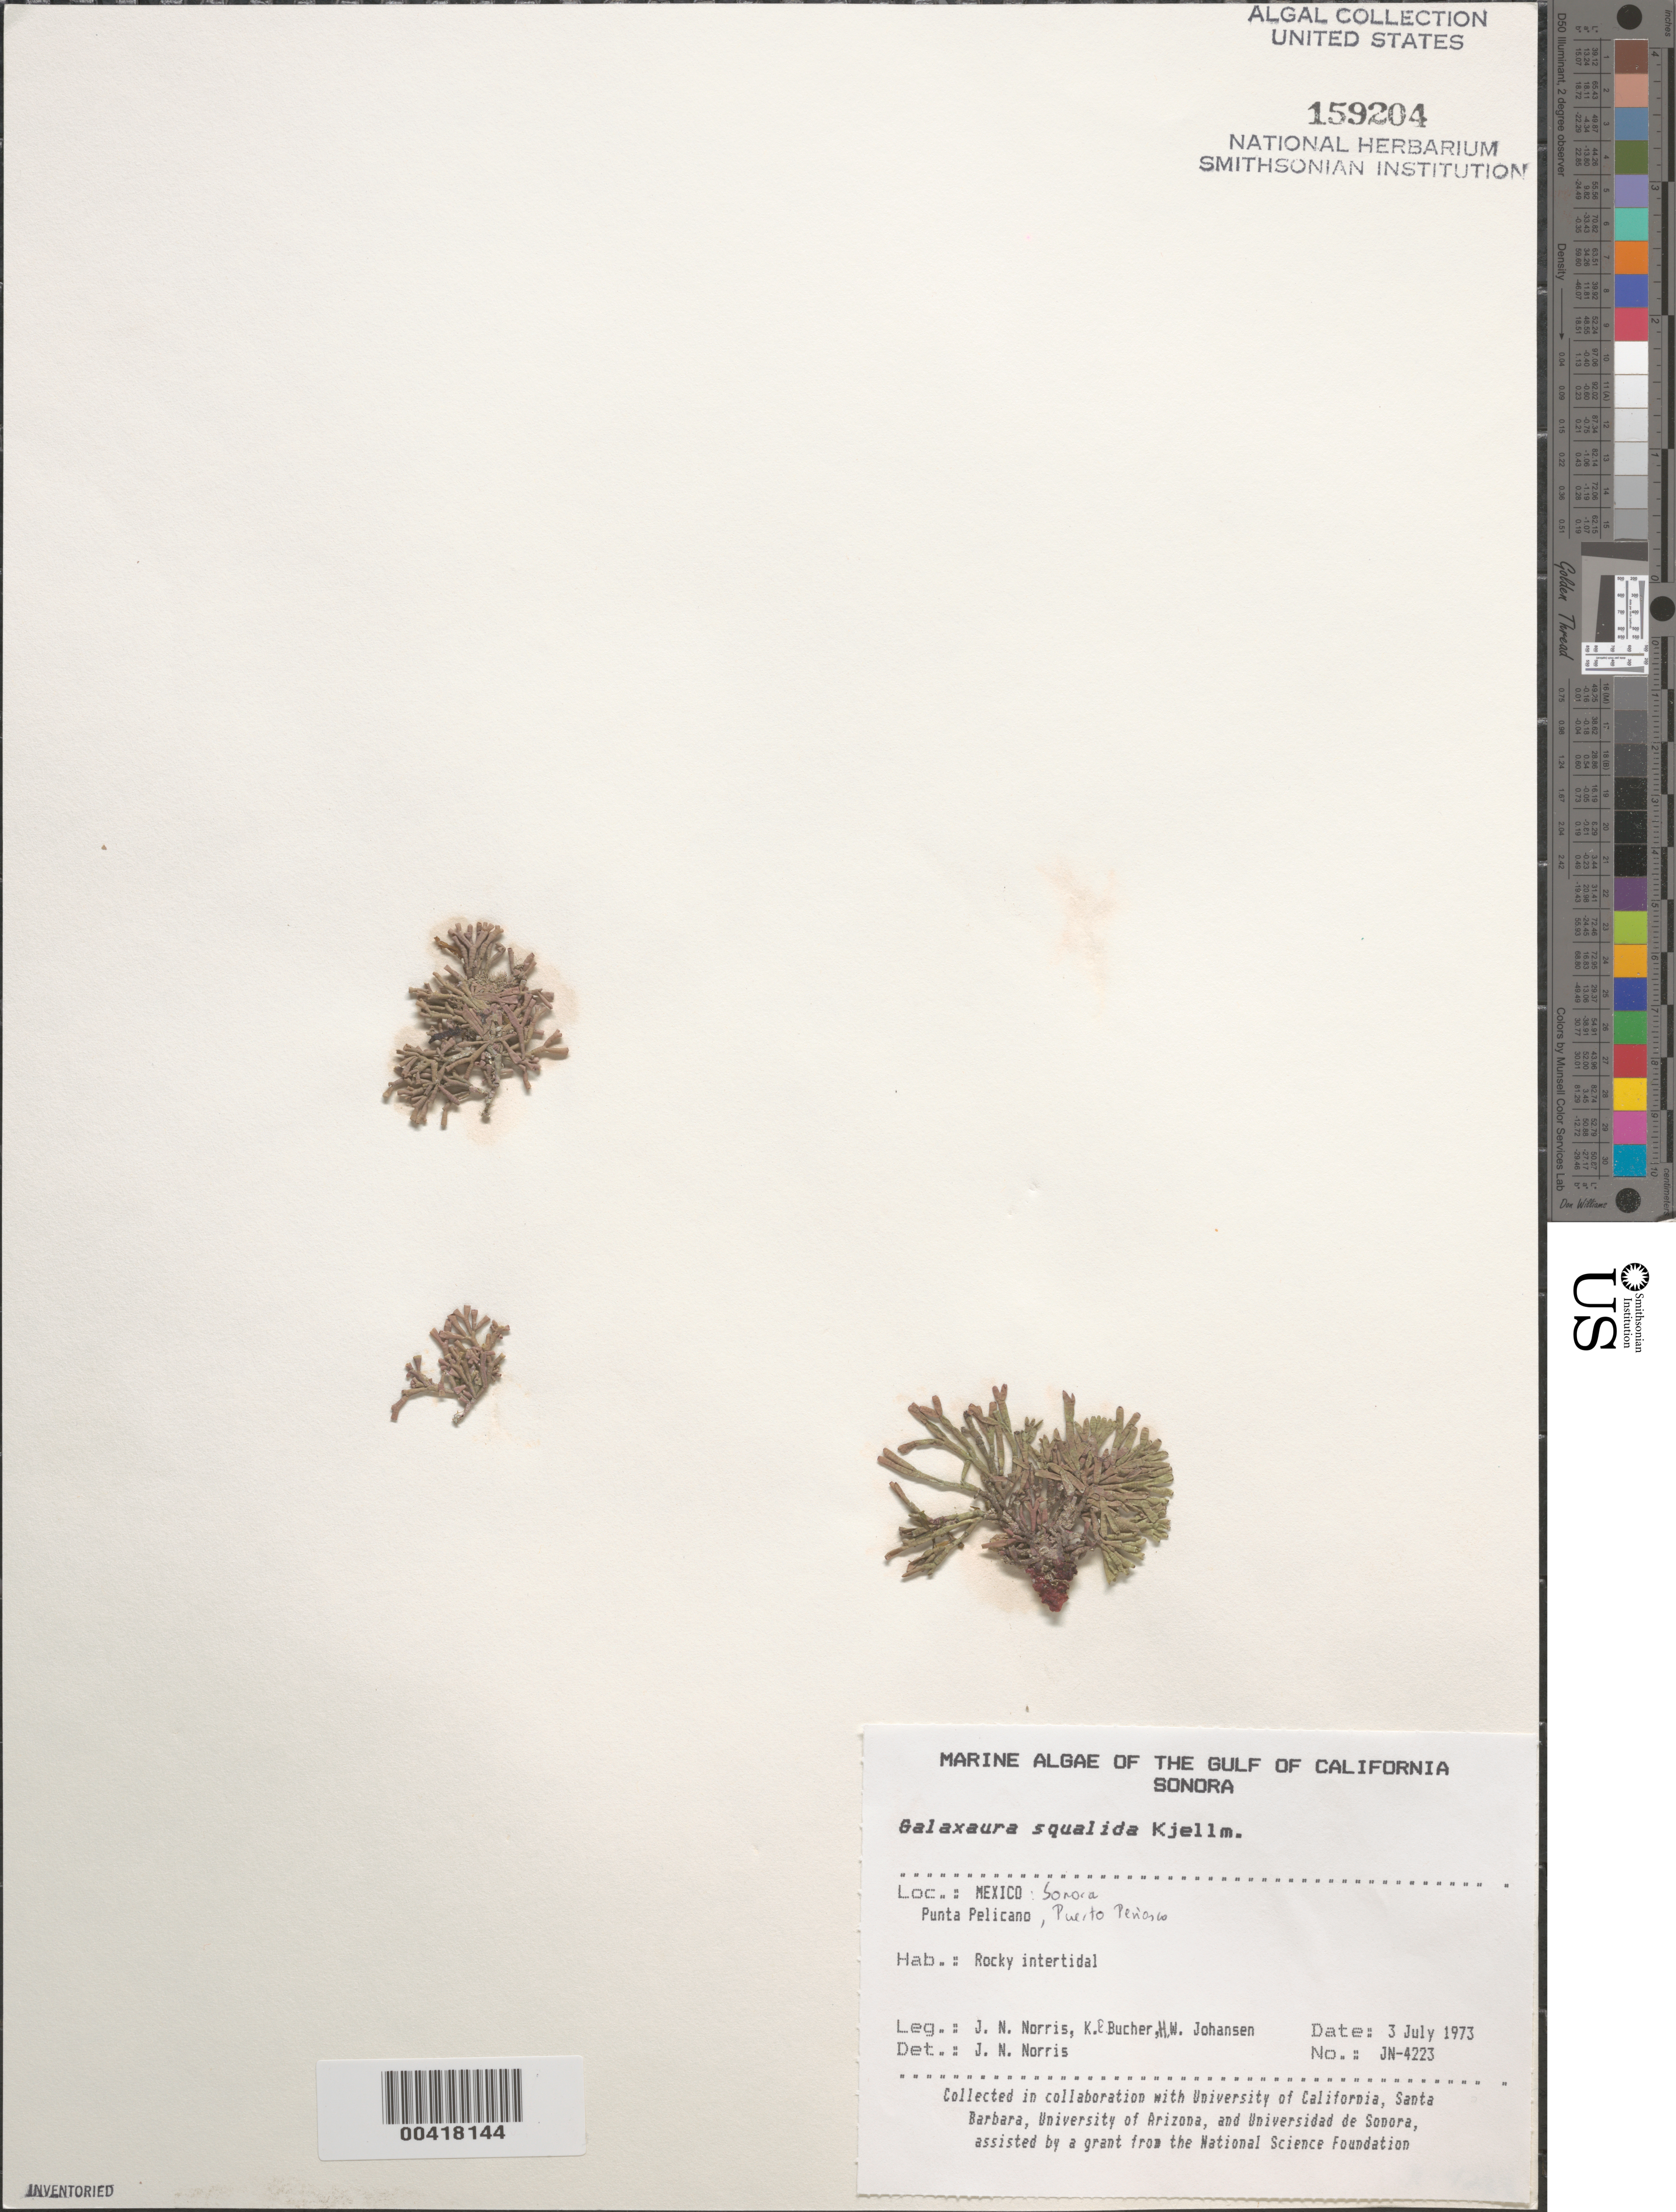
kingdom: Plantae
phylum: Rhodophyta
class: Florideophyceae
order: Nemaliales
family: Galaxauraceae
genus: Galaxaura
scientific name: Galaxaura rugosa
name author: (Ellis & Sol.) J.V.Lamouroux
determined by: Algae name updating Project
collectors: J. N. Norris, K. E. Bucher & H. Johansen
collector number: JN-4223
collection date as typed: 03 Jul 1973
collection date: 1973-07-03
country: Mexico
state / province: Sonora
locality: Punta Pelicano, Puerto Penasco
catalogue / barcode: US 159204